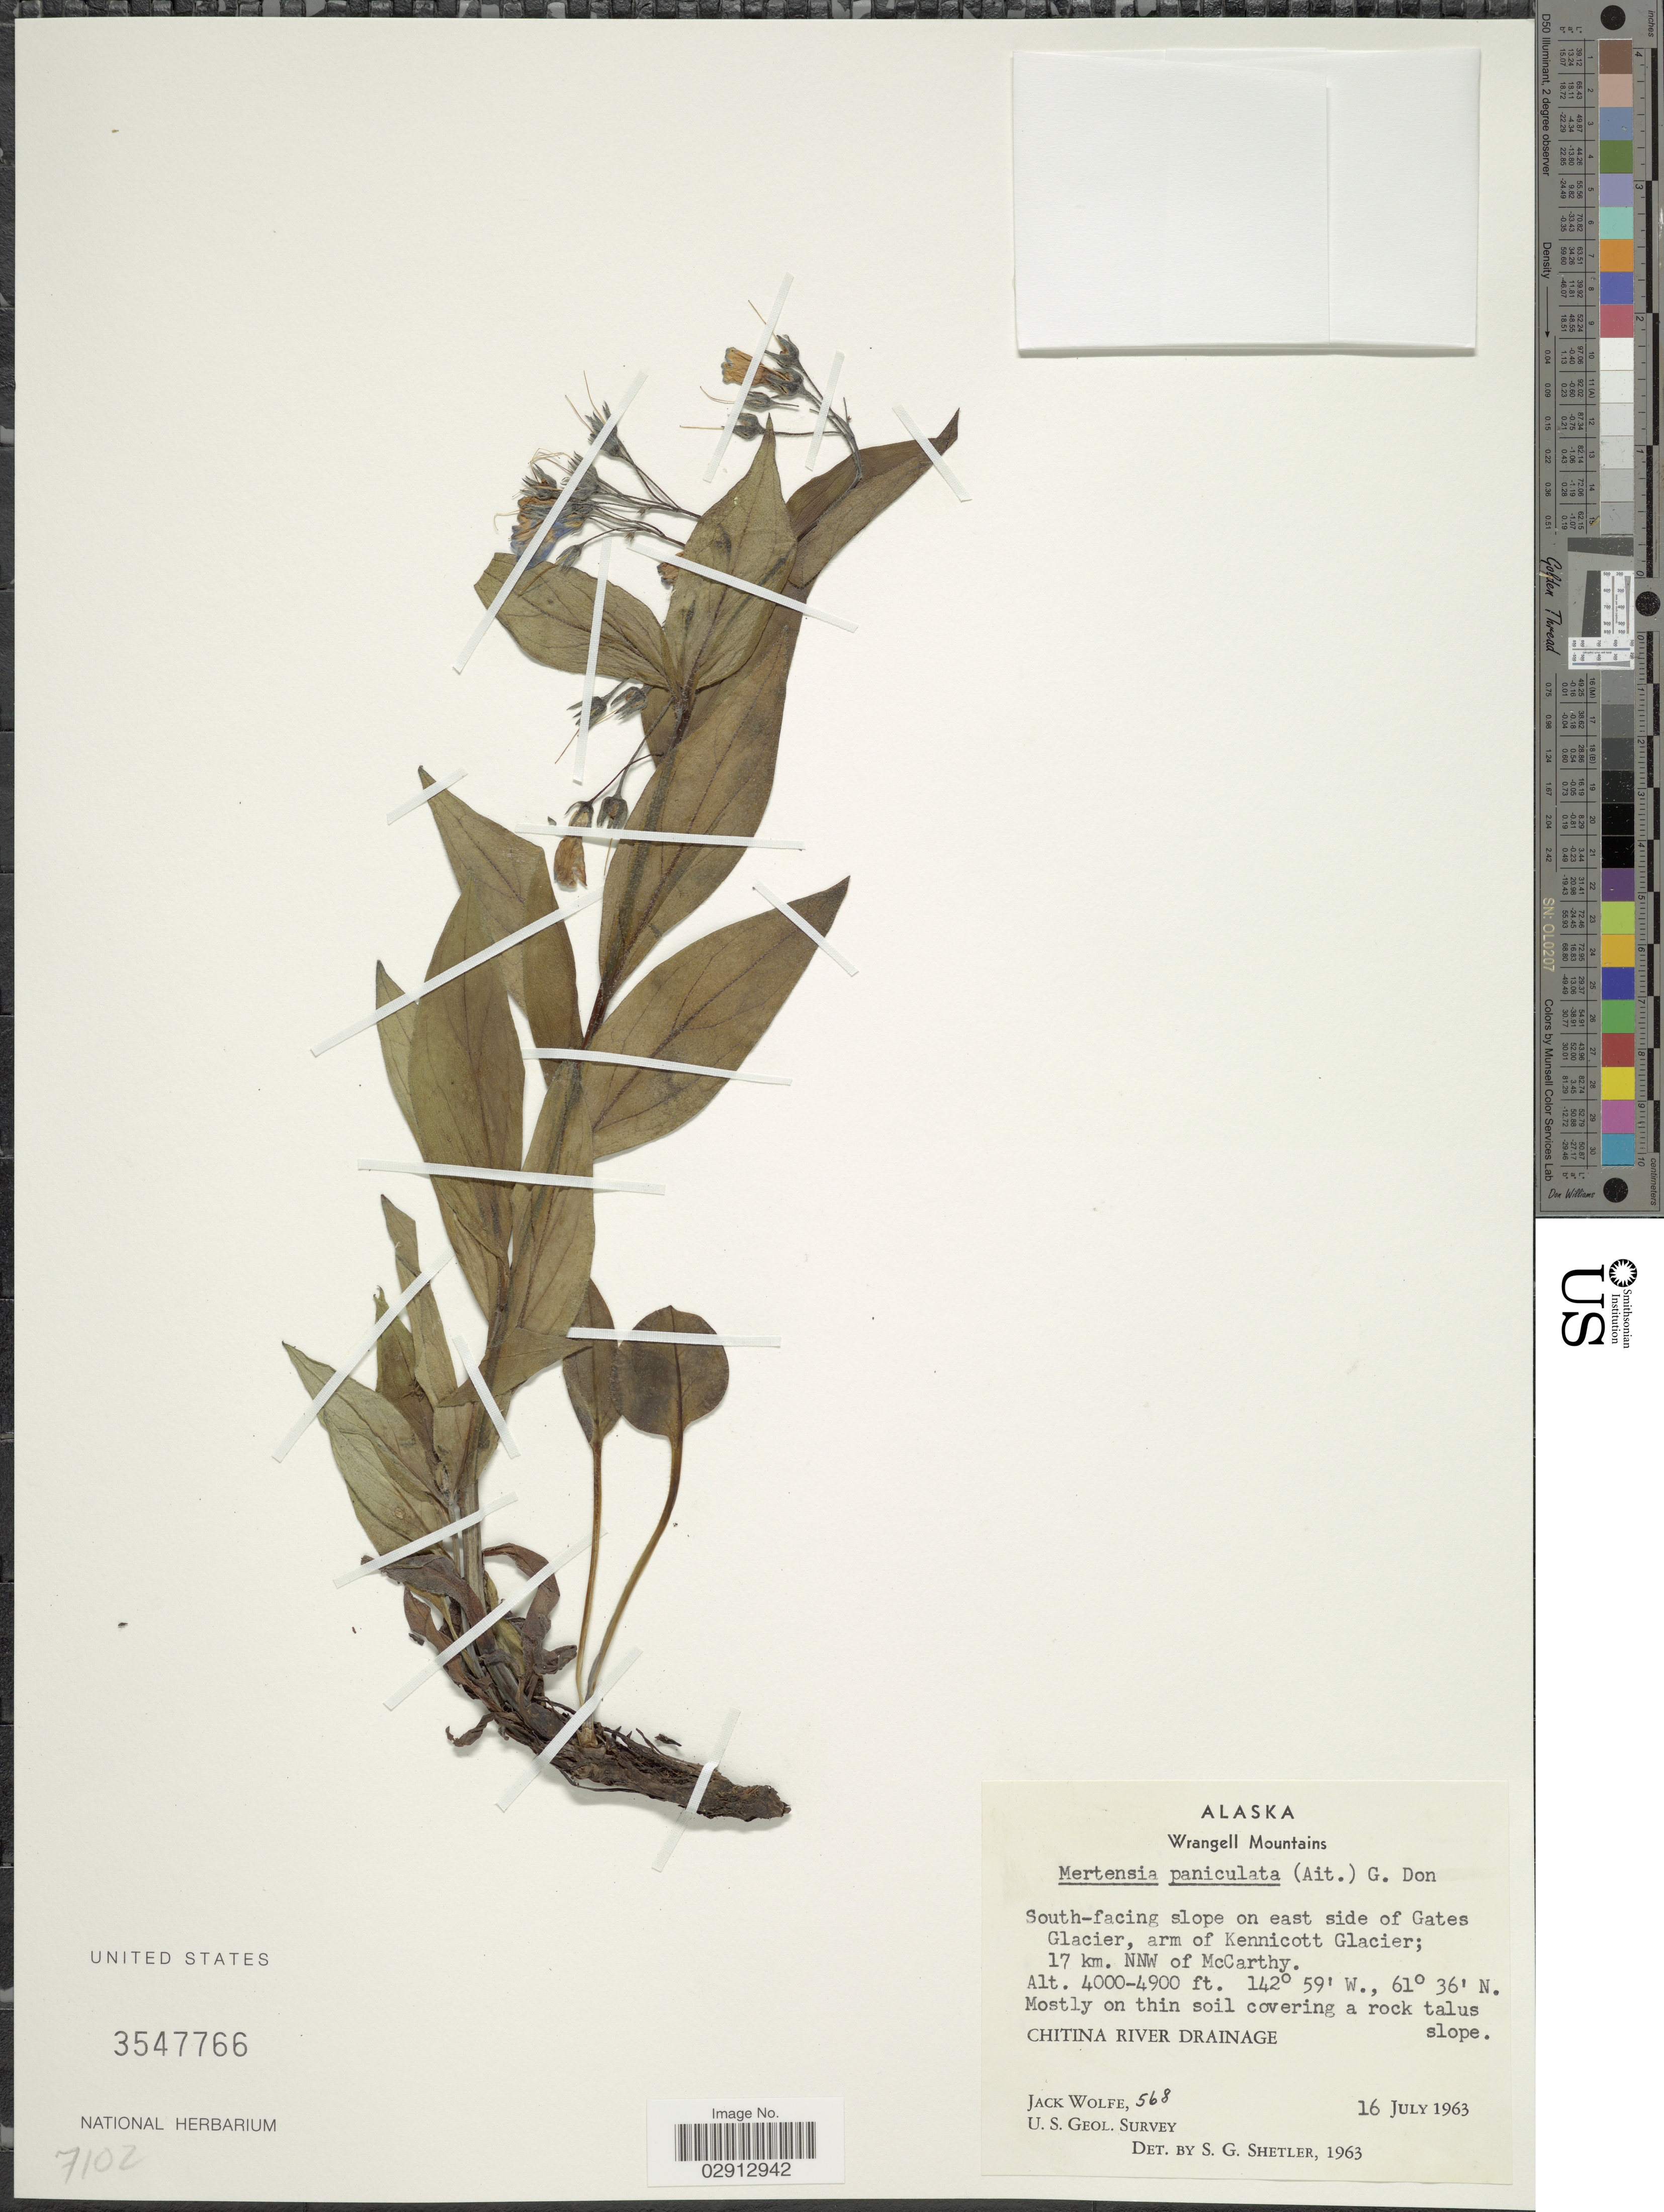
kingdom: Plantae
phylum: Tracheophyta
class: Magnoliopsida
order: Boraginales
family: Boraginaceae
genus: Mertensia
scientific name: Mertensia paniculata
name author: (Aiton) G. Don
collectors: J. Wolfe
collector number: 568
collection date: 1963-07-16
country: United States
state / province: Alaska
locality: Wrangell Mountains. South-facing slope on east side of Gates Glacier, arm of Kennicott Glacier; 17 km. NNW of McCarthy. Chitina River Drainage.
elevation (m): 1219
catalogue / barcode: US 3547766